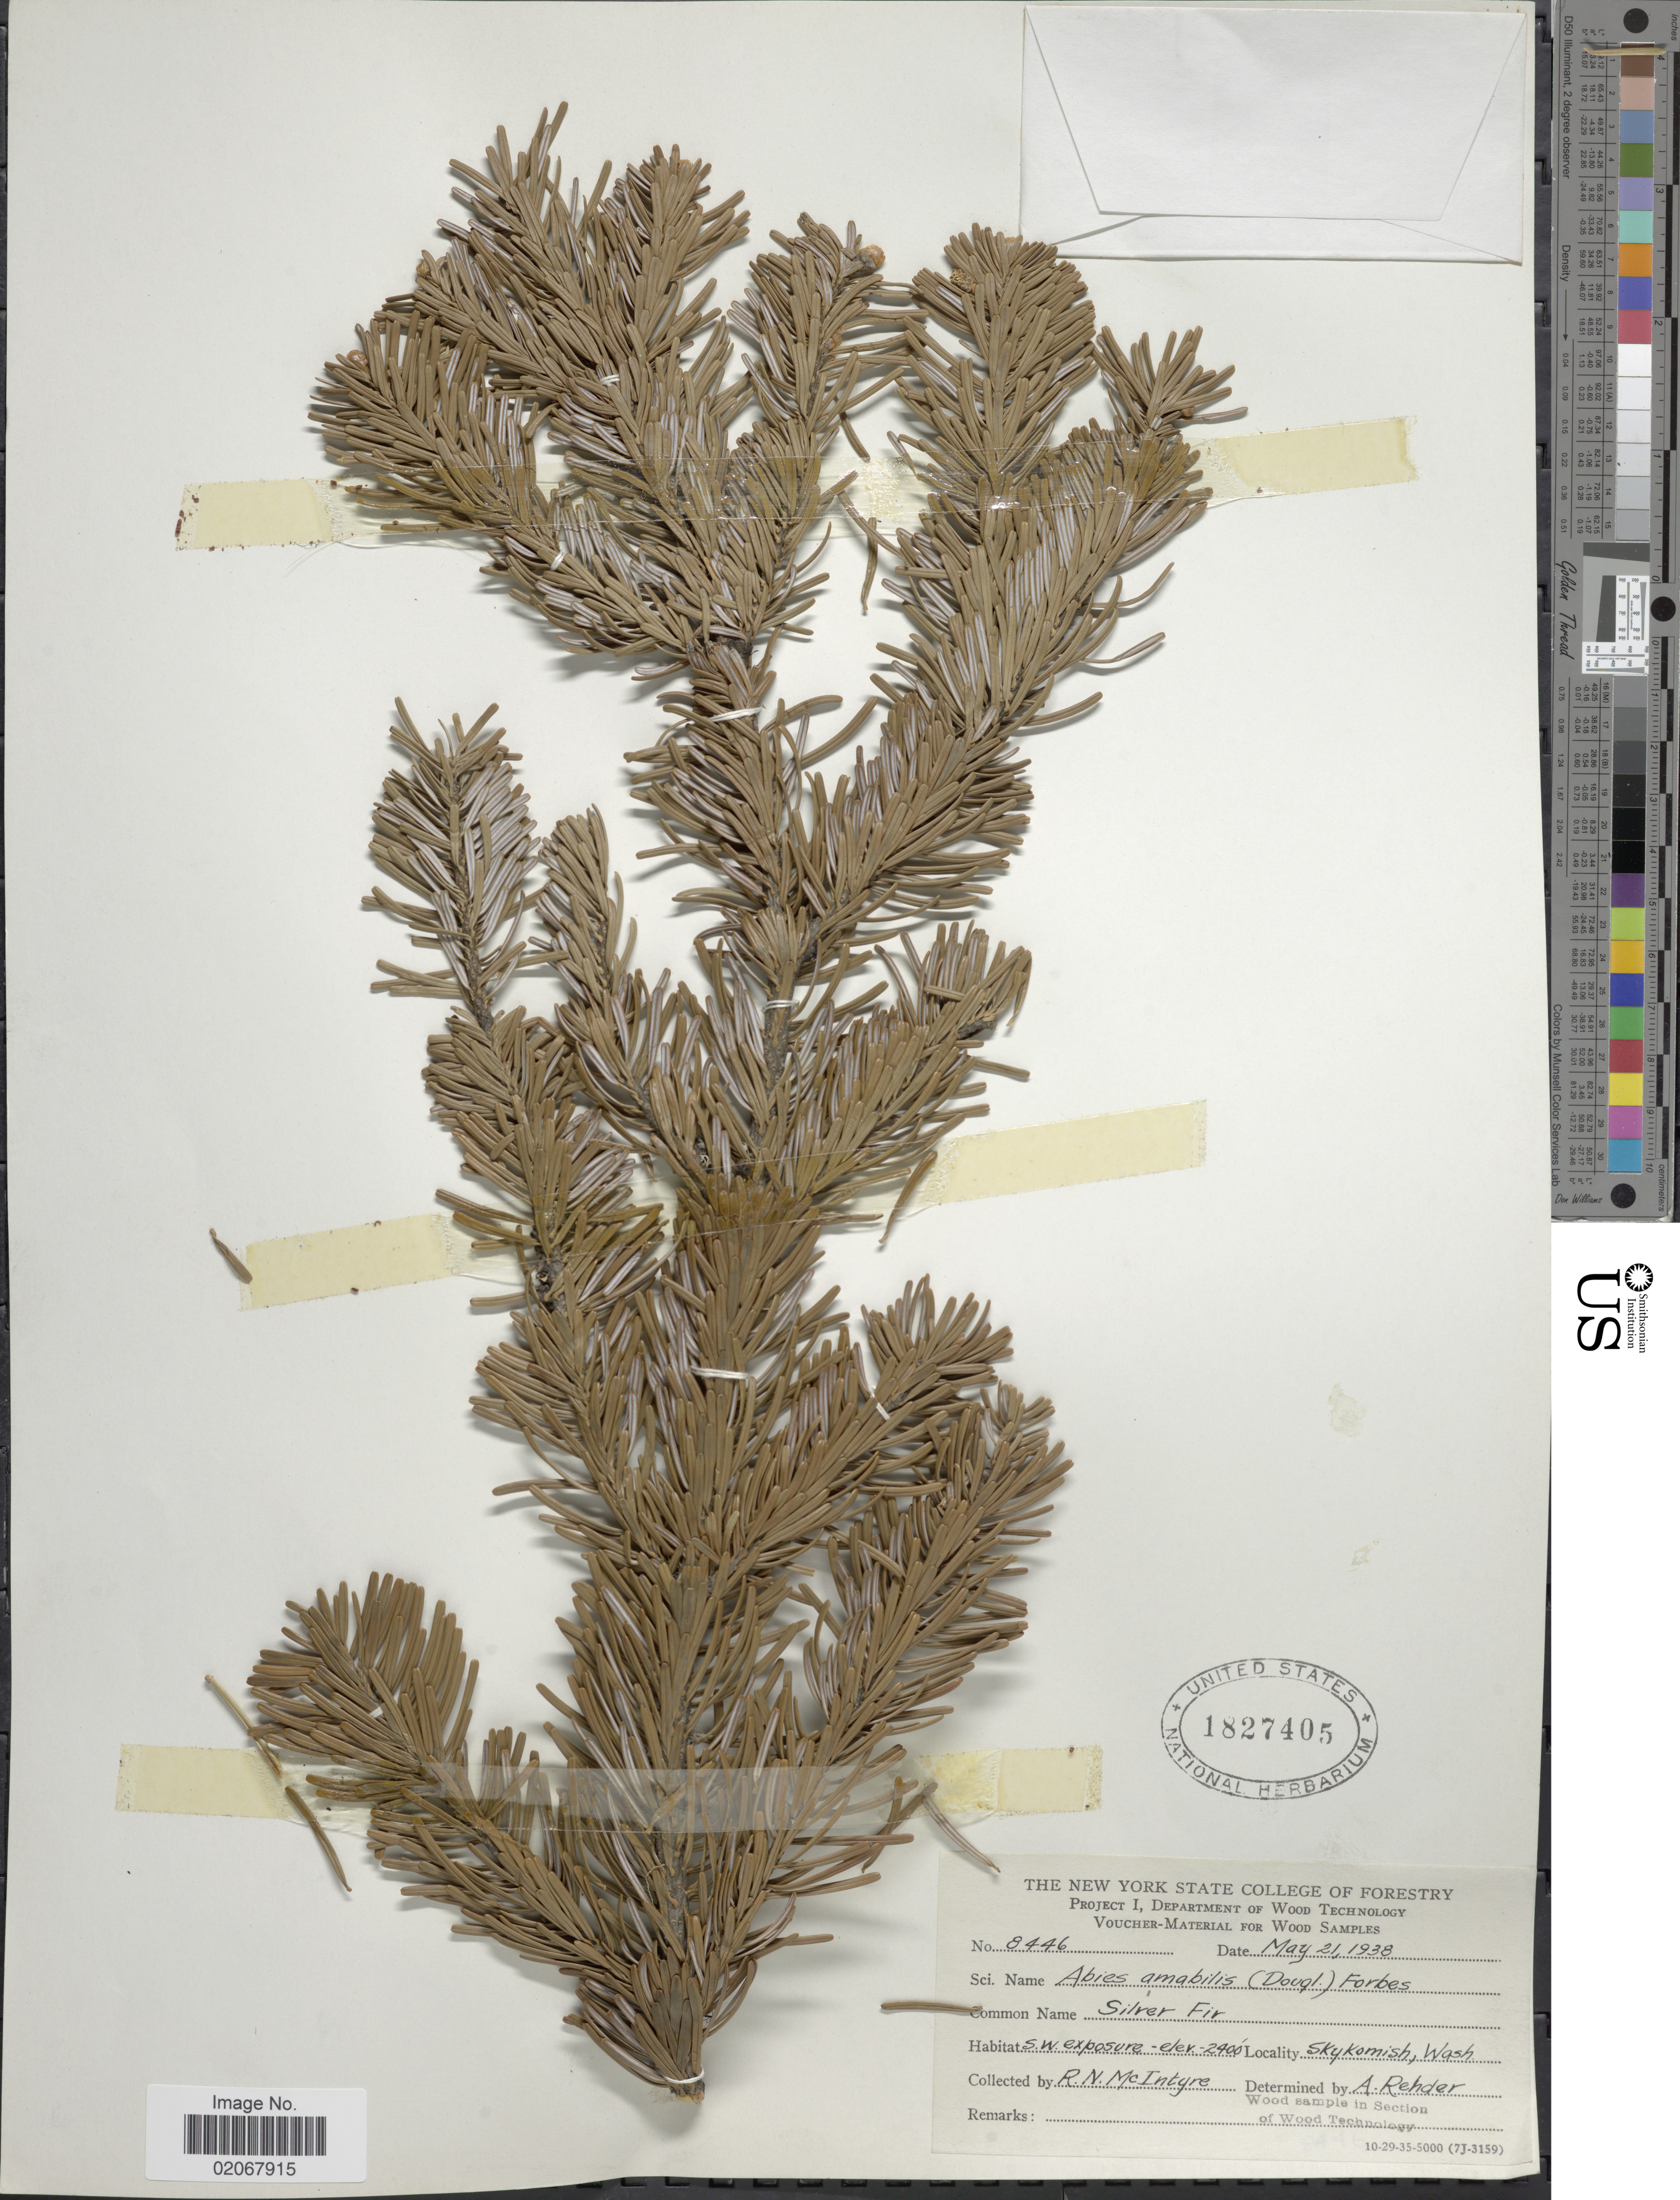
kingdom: Plantae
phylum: Tracheophyta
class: Pinopsida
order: Pinales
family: Pinaceae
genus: Abies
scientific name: Abies amabilis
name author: Douglas ex J. Forbes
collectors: R. McIntyre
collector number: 8446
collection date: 1938-05-21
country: United States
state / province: Washington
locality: S.w. exposure, Skykomish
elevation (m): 732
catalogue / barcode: US 1827405